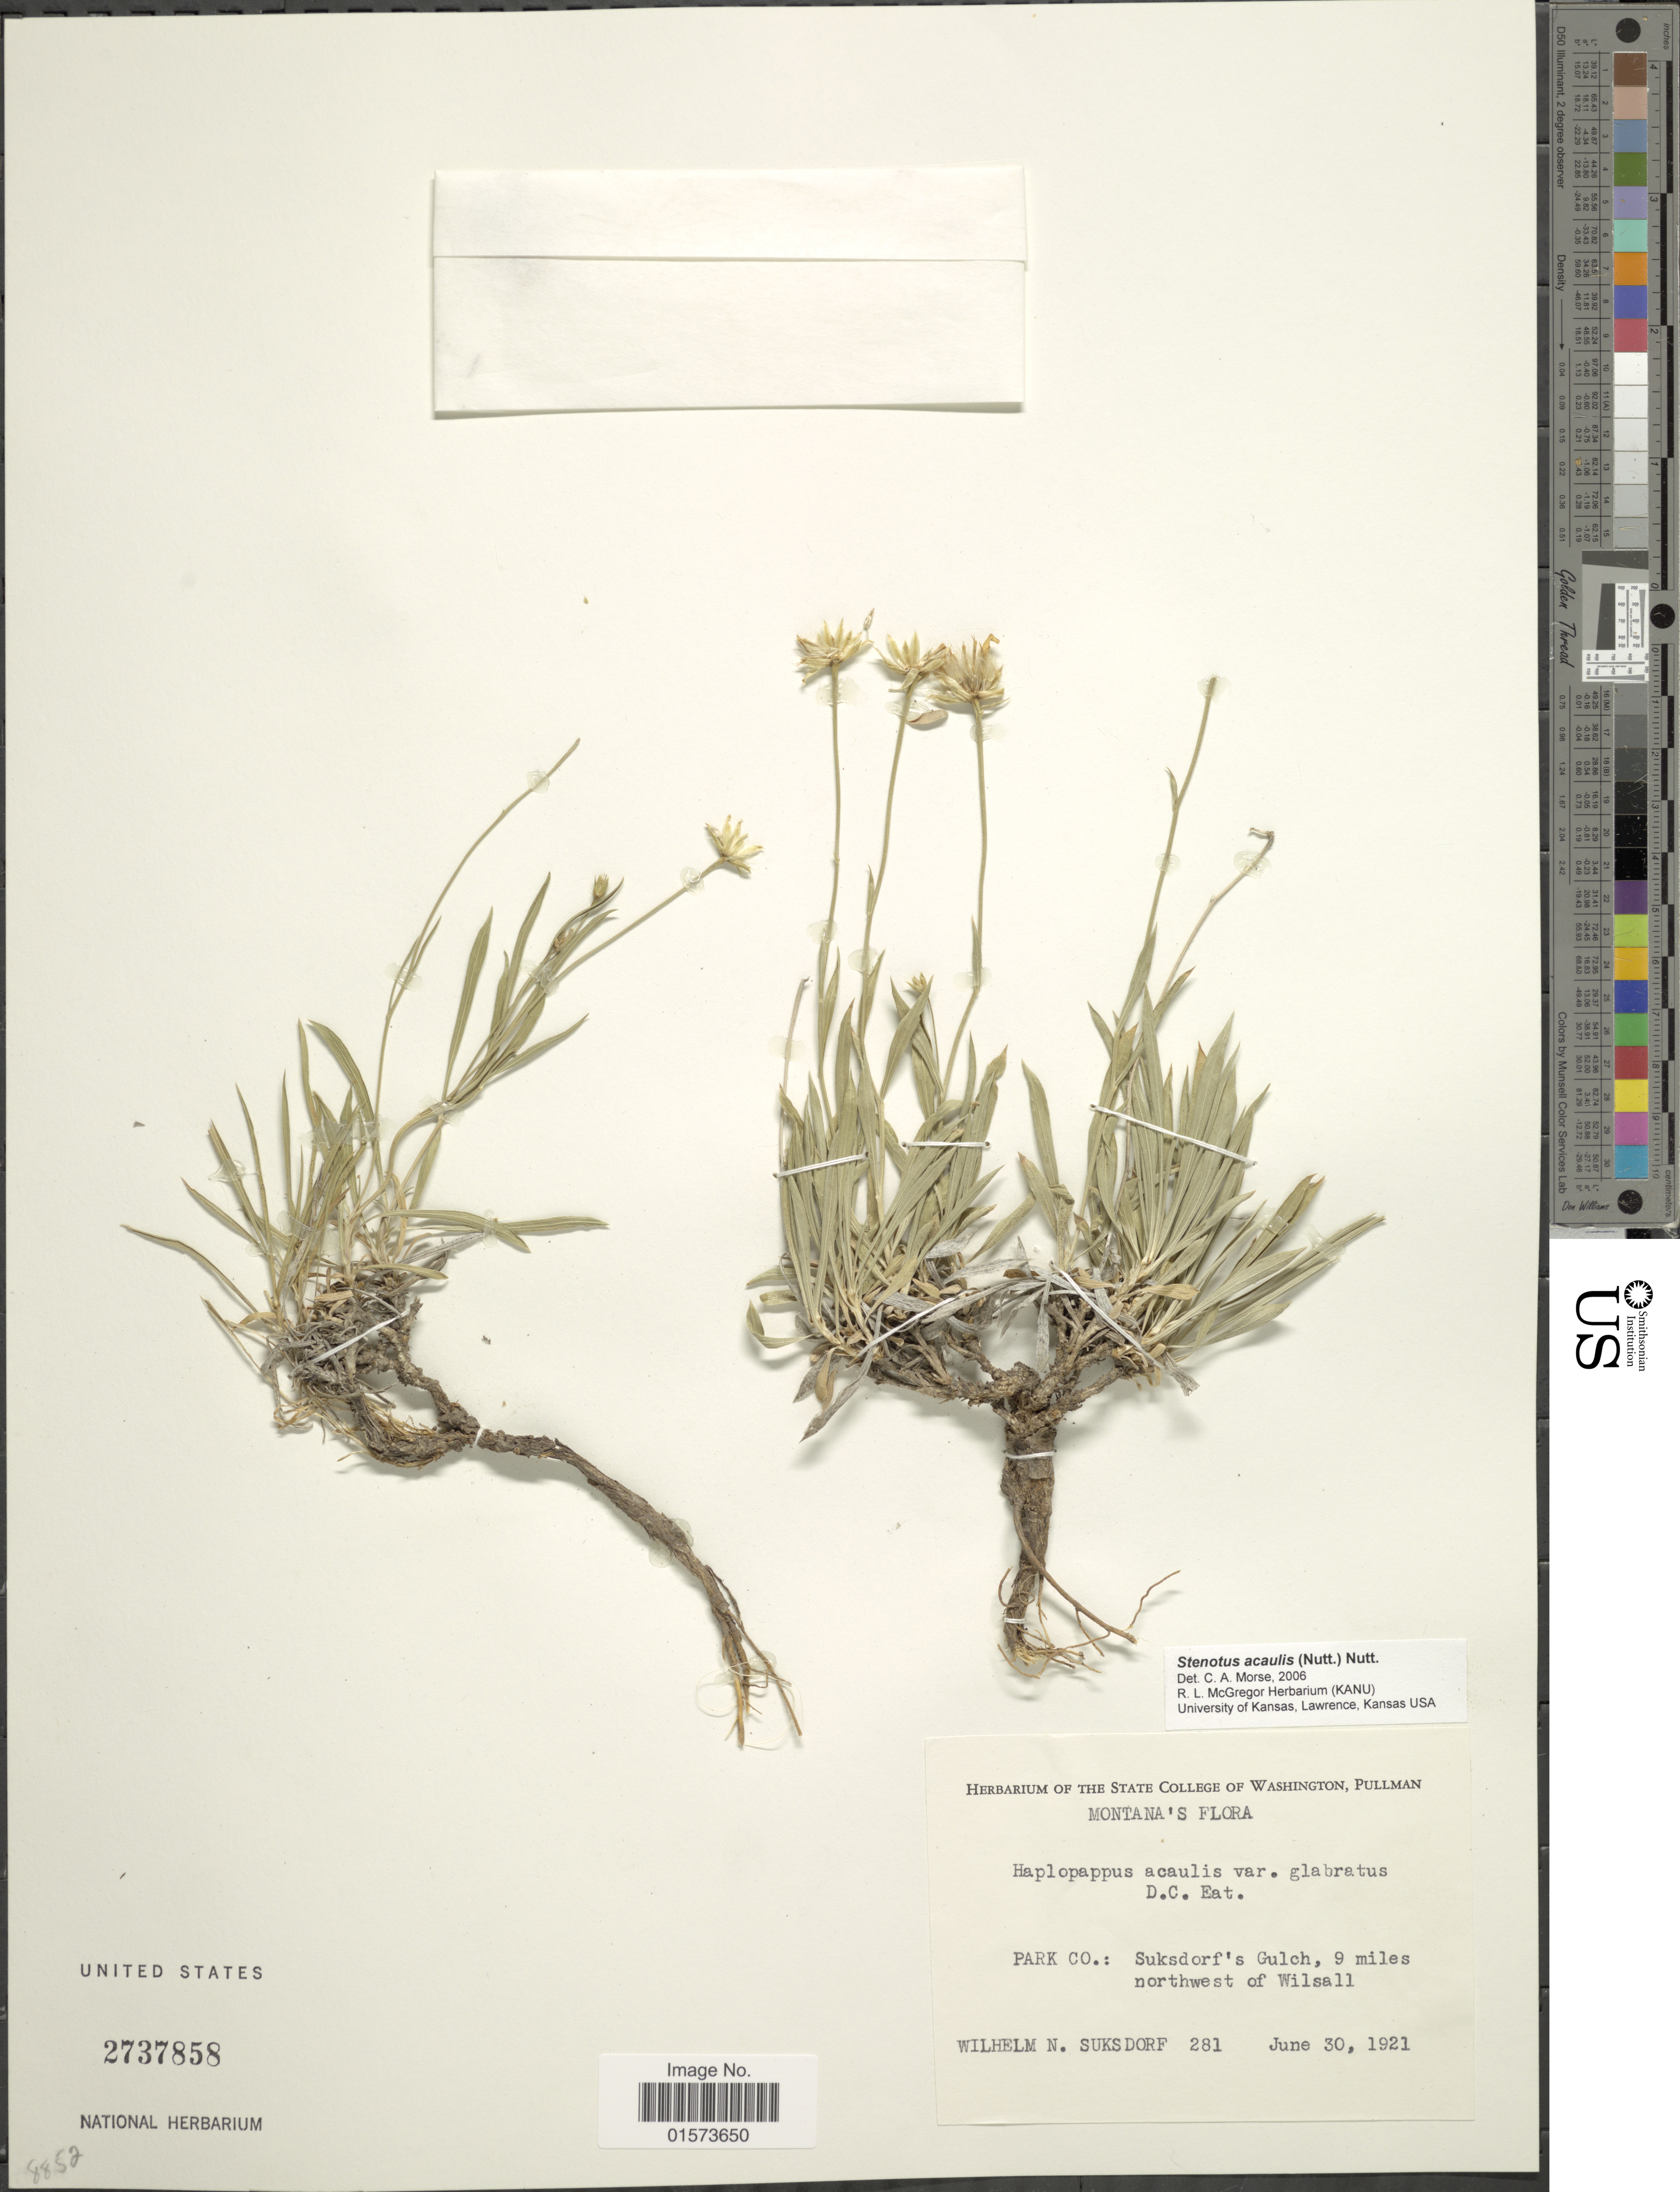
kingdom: Plantae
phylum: Tracheophyta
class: Magnoliopsida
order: Asterales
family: Asteraceae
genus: Stenotus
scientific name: Stenotus acaulis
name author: (Nutt.) Nutt.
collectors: W. N. Suksdorf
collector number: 281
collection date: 1921-06-30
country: United States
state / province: Montana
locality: Park Co.: Sukdorf's Gulch, 9 miles northwest of Wilsall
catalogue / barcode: US 2737858